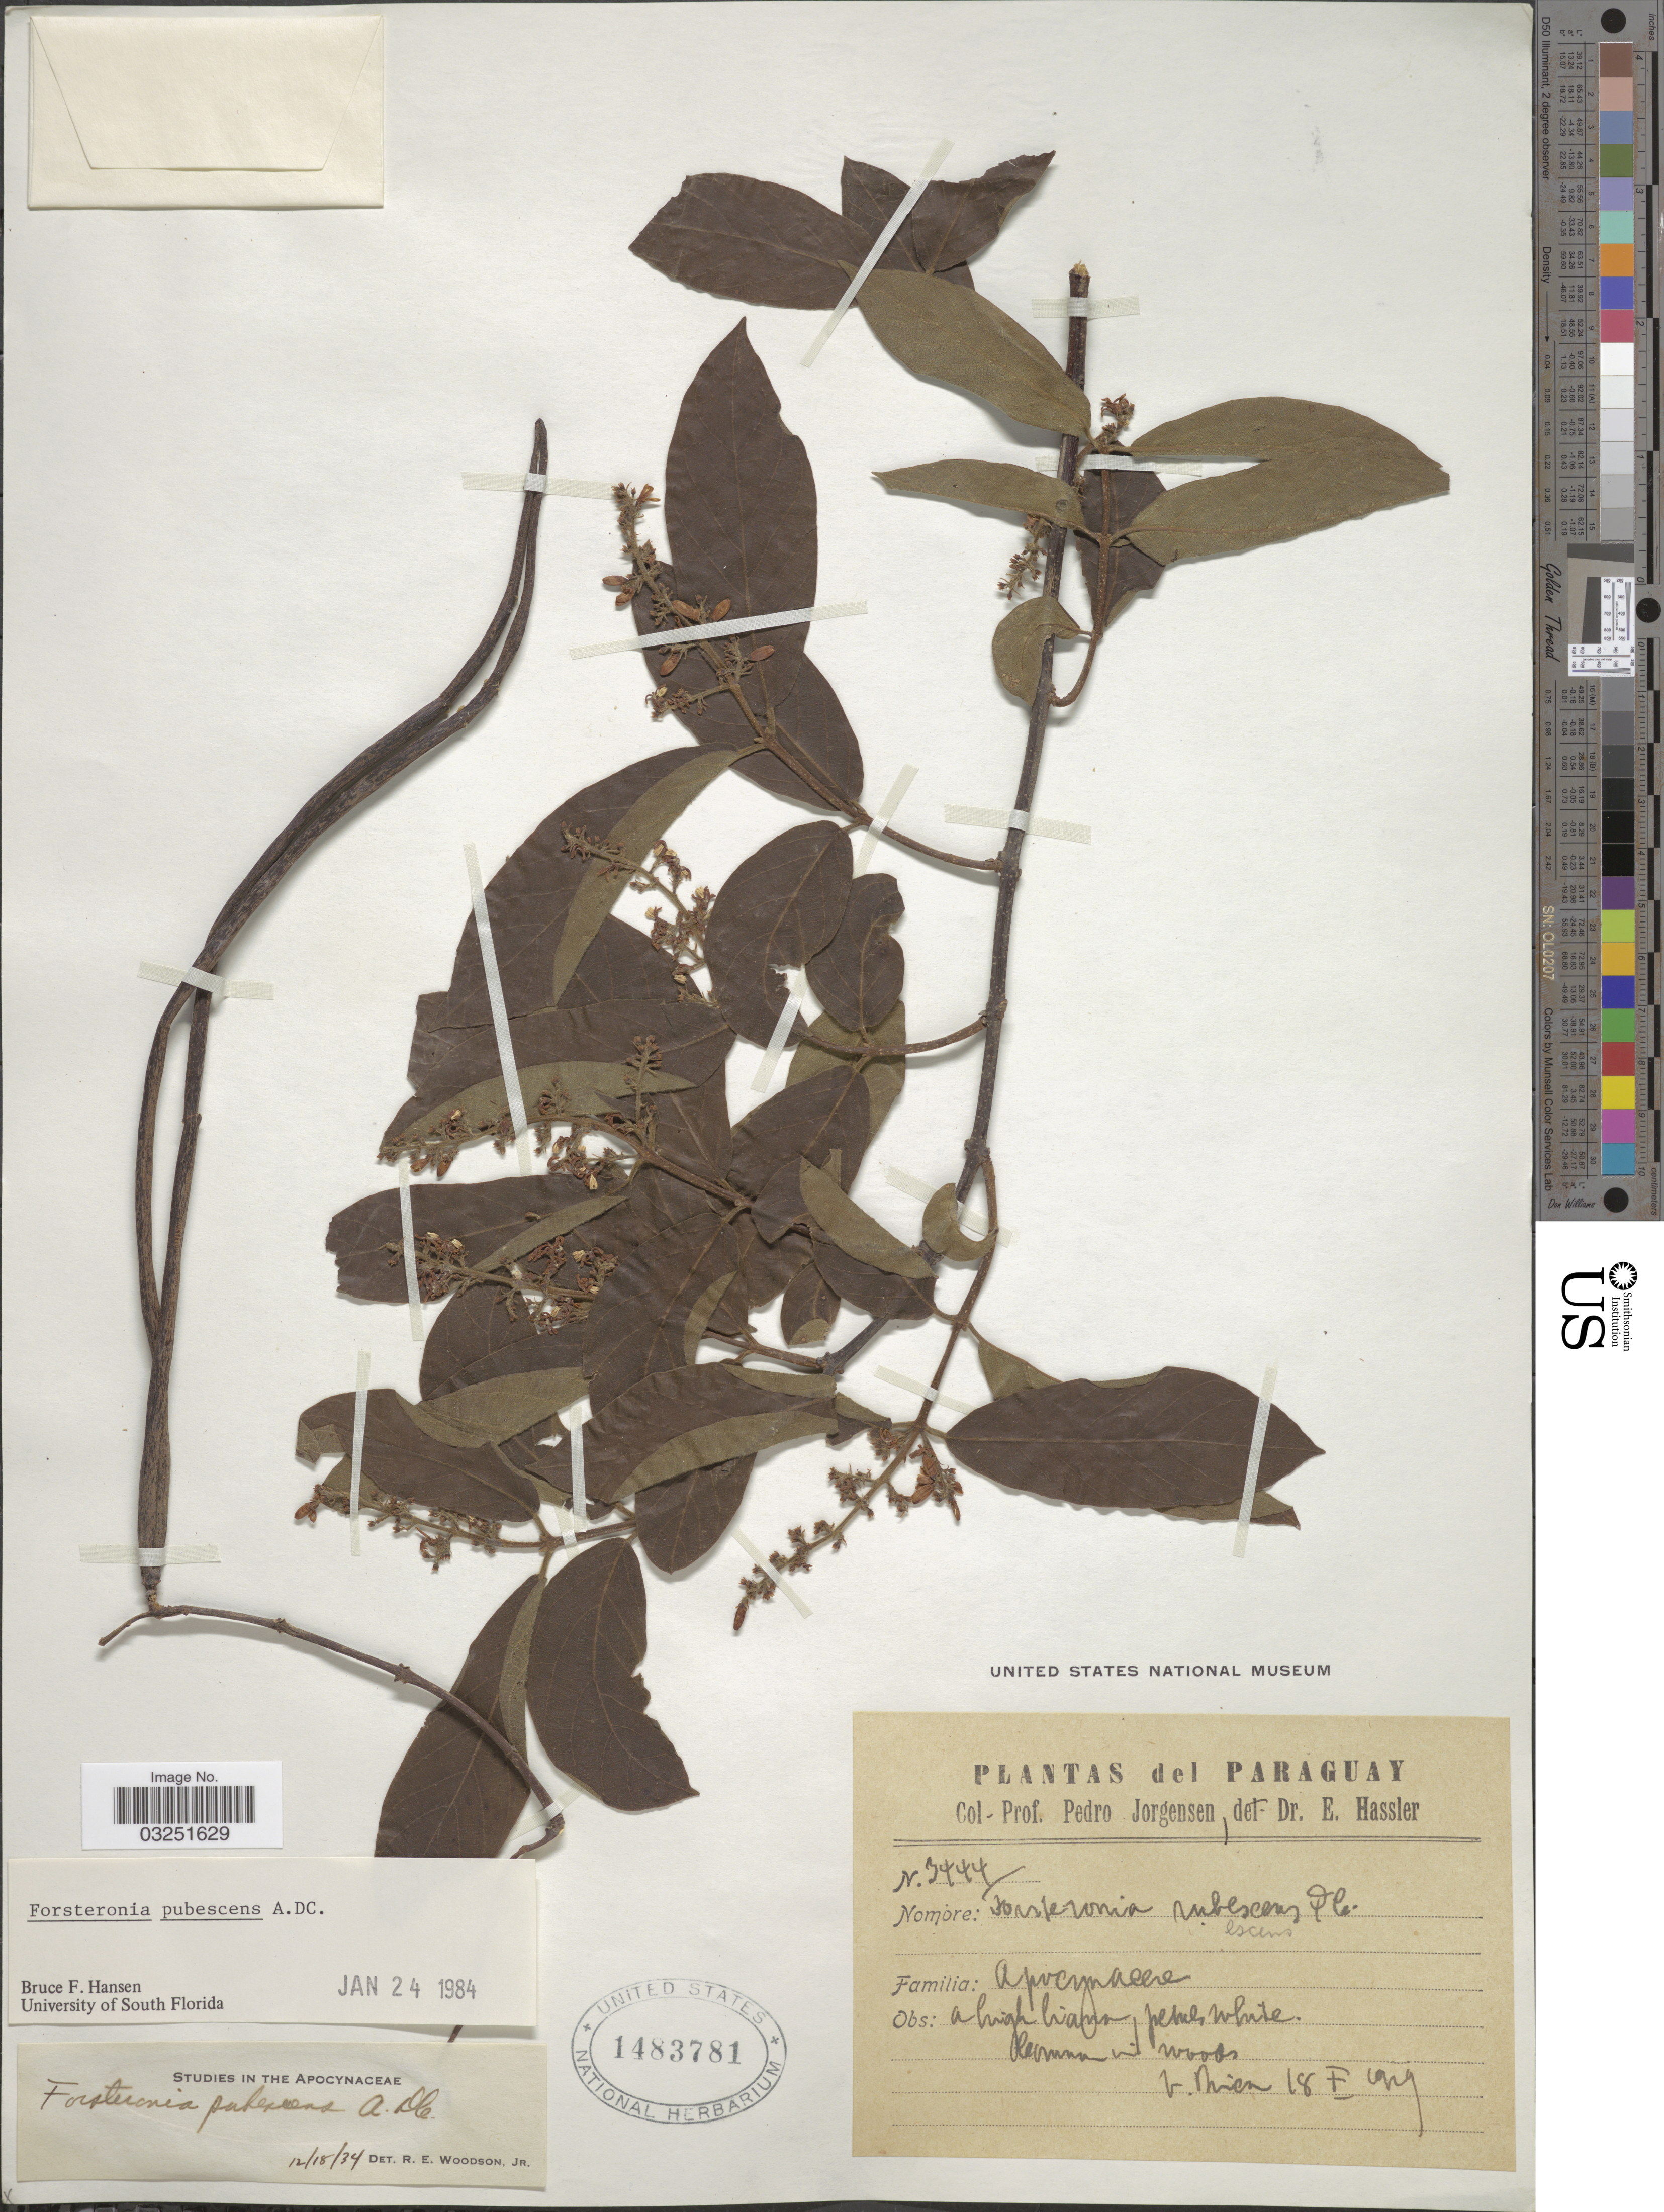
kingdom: Plantae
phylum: Tracheophyta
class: Magnoliopsida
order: Gentianales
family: Apocynaceae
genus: Forsteronia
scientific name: Forsteronia pubescens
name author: A. DC.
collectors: P. Jörgensen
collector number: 3444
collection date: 1919-10-18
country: Paraguay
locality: Commun in woods, V. Rica.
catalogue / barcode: US 1483781